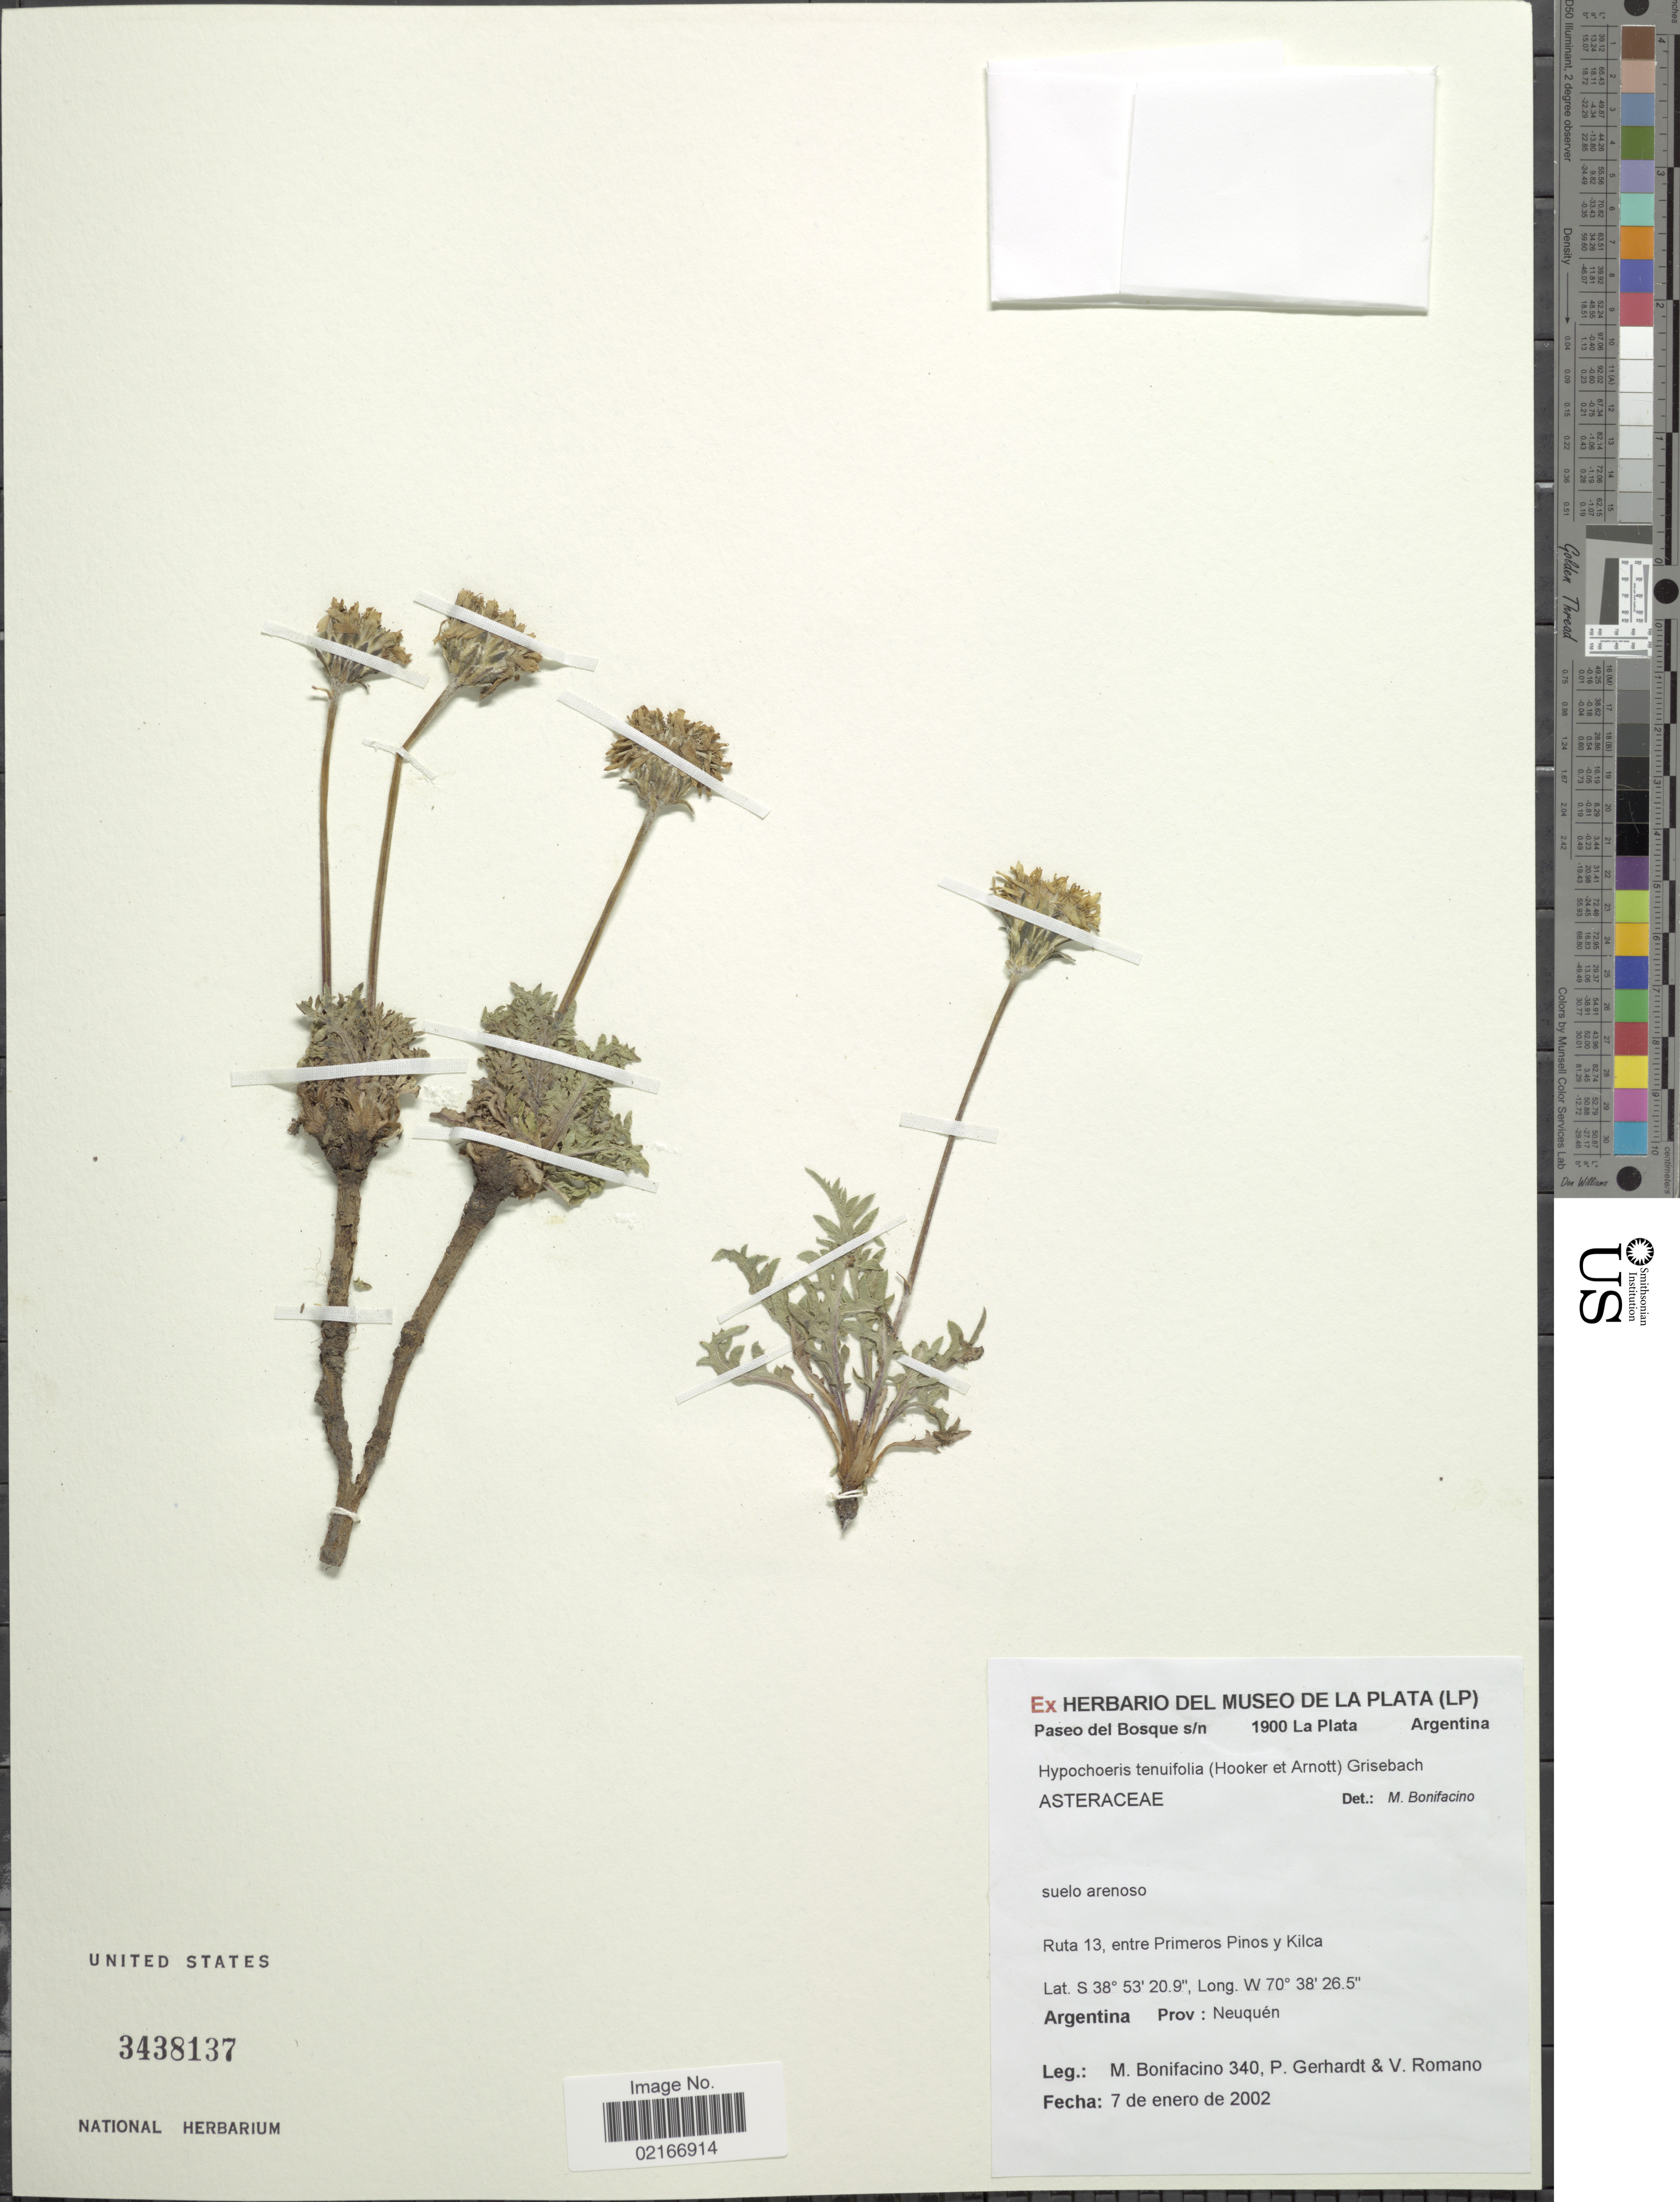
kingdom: Plantae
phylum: Tracheophyta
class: Magnoliopsida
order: Asterales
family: Asteraceae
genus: Hypochaeris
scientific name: Hypochaeris tenerifolia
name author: (J. Rémy) Dusén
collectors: M. Bonifacino, P. Gerhardt & V. Romano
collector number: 0340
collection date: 2002-01-07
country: Argentina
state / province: Neuquen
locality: Ruta 13, entre Primeros Pinos y Kilca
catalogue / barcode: US 3438137